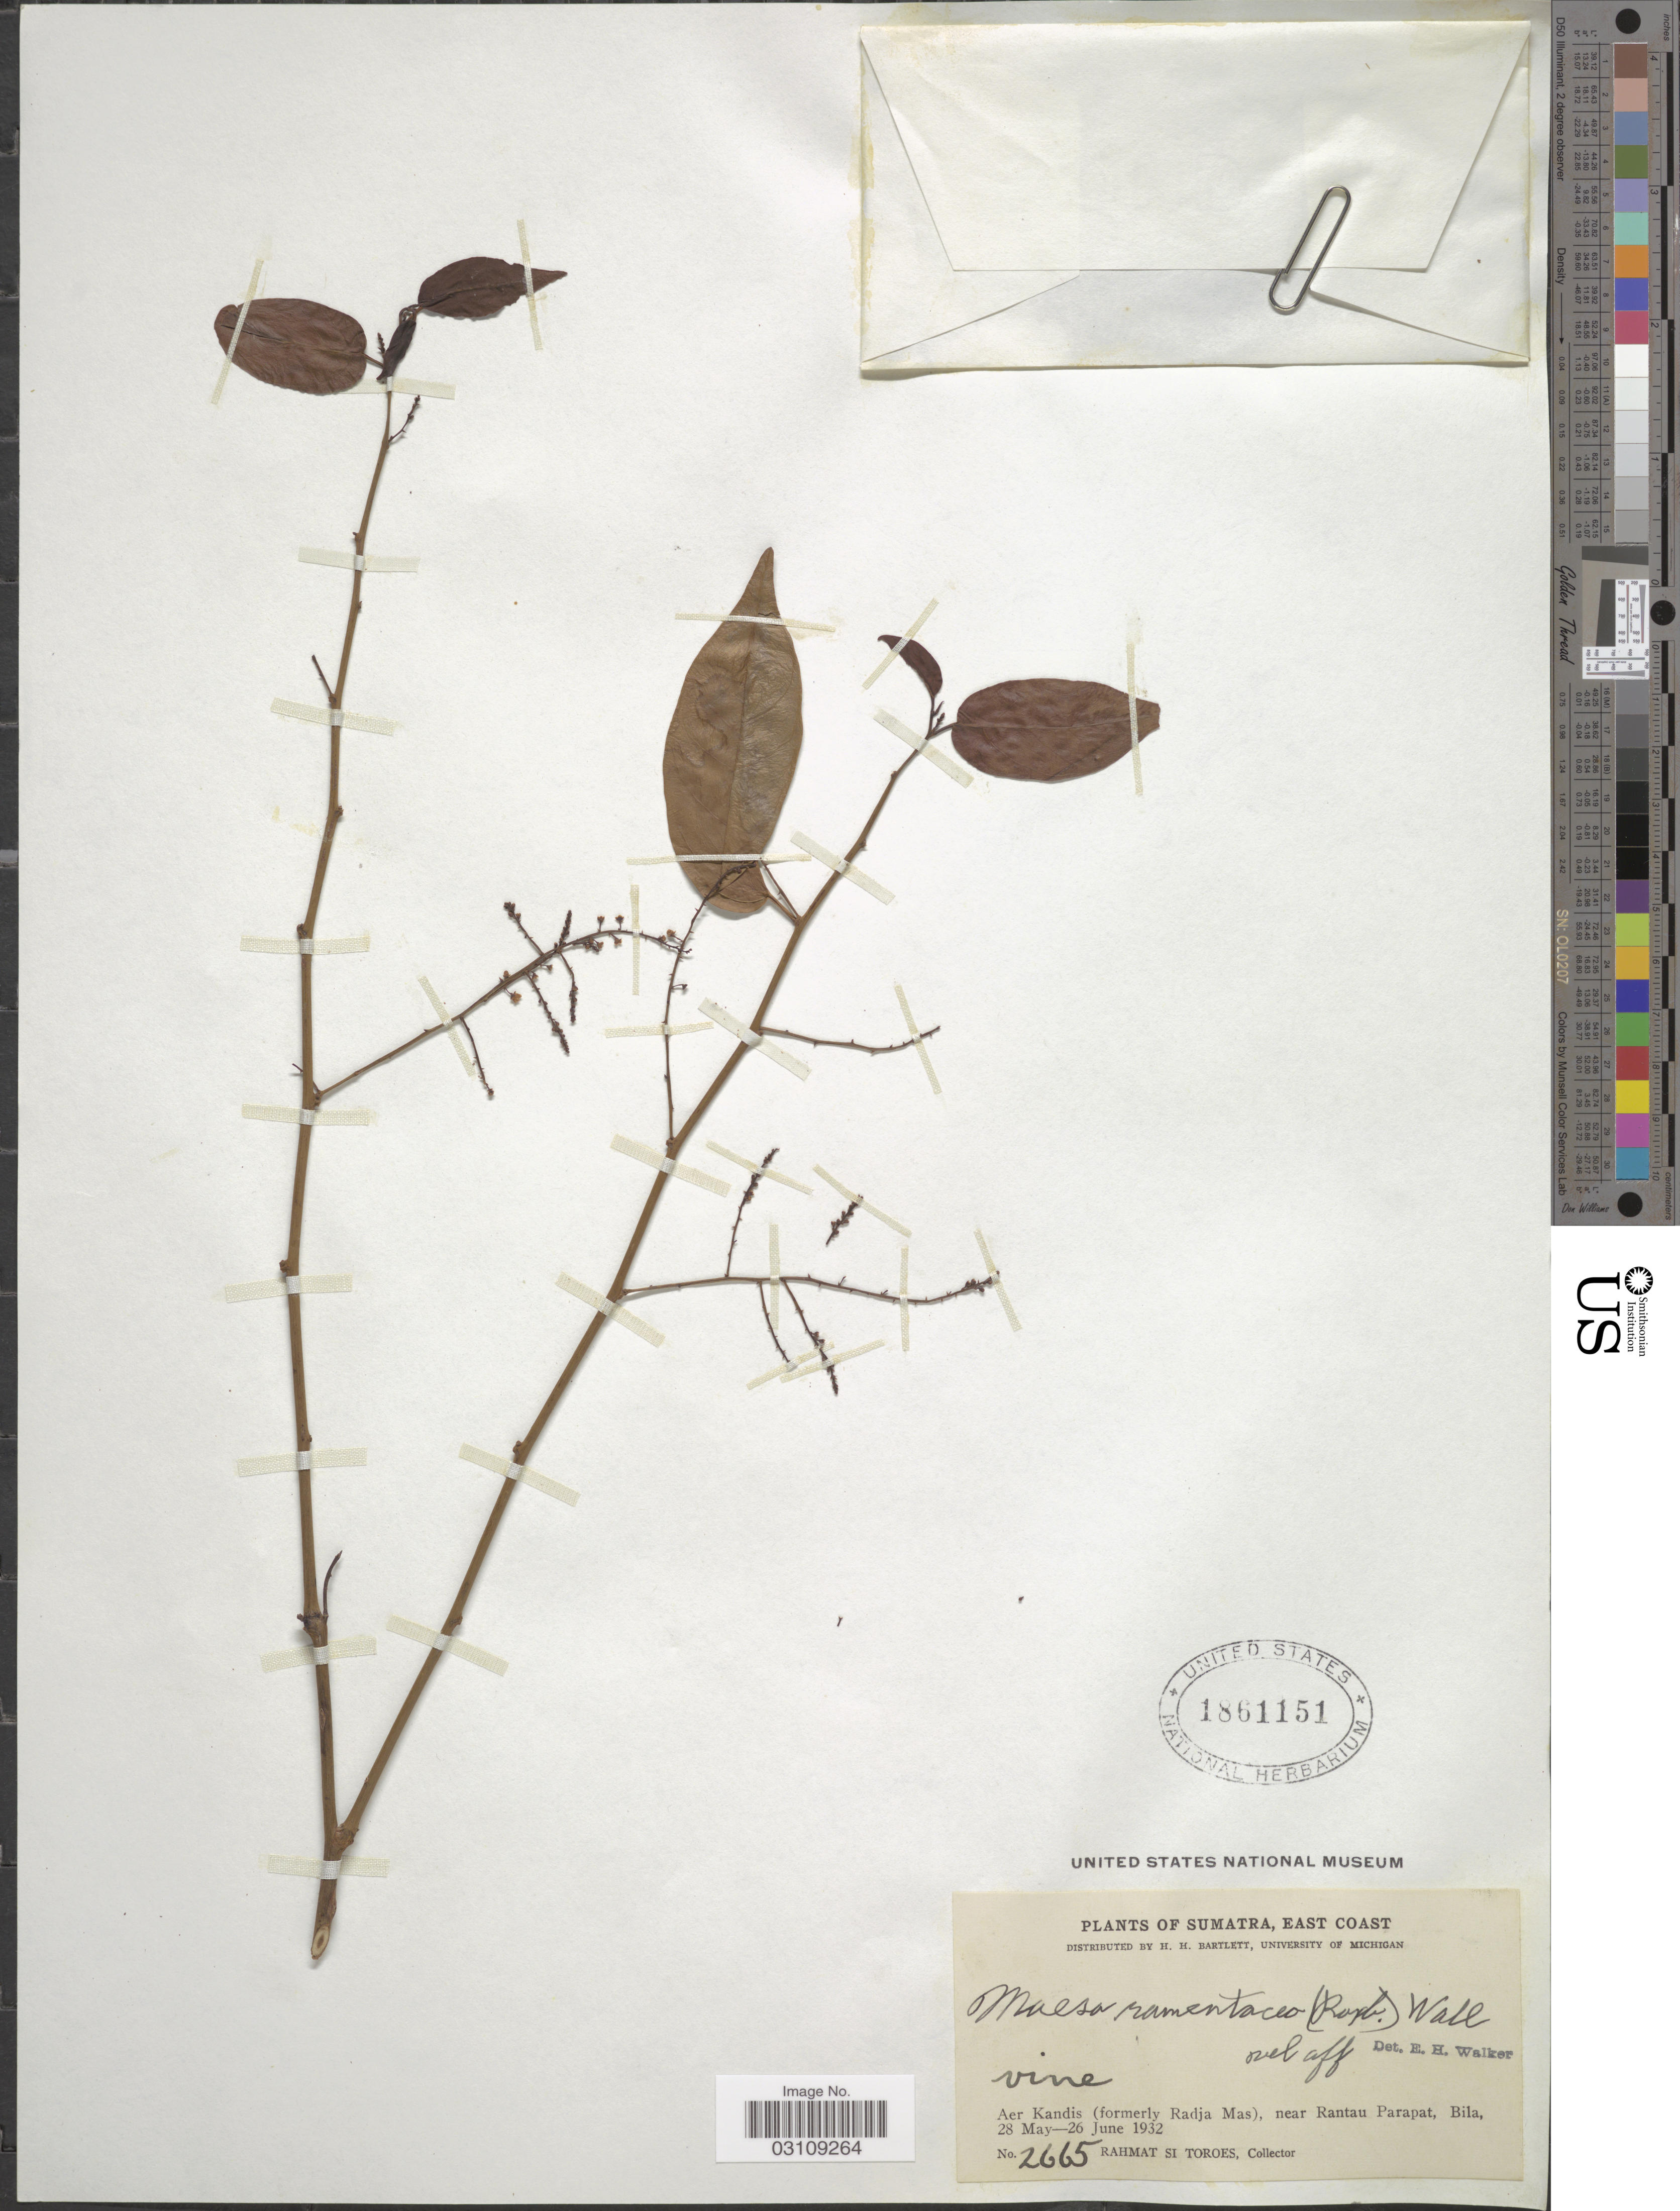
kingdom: Plantae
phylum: Tracheophyta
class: Magnoliopsida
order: Ericales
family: Primulaceae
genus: Maesa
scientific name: Maesa ramentacea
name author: (Roxb.) A. DC.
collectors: Rahmat Si Boeea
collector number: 2665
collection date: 1932-05-28/1932-06-26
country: Indonesia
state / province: Sumatra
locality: East Coast. Aer Kandis (formerly Radja Mas), near Rantau Parapat, Bila.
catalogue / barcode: US 1861151